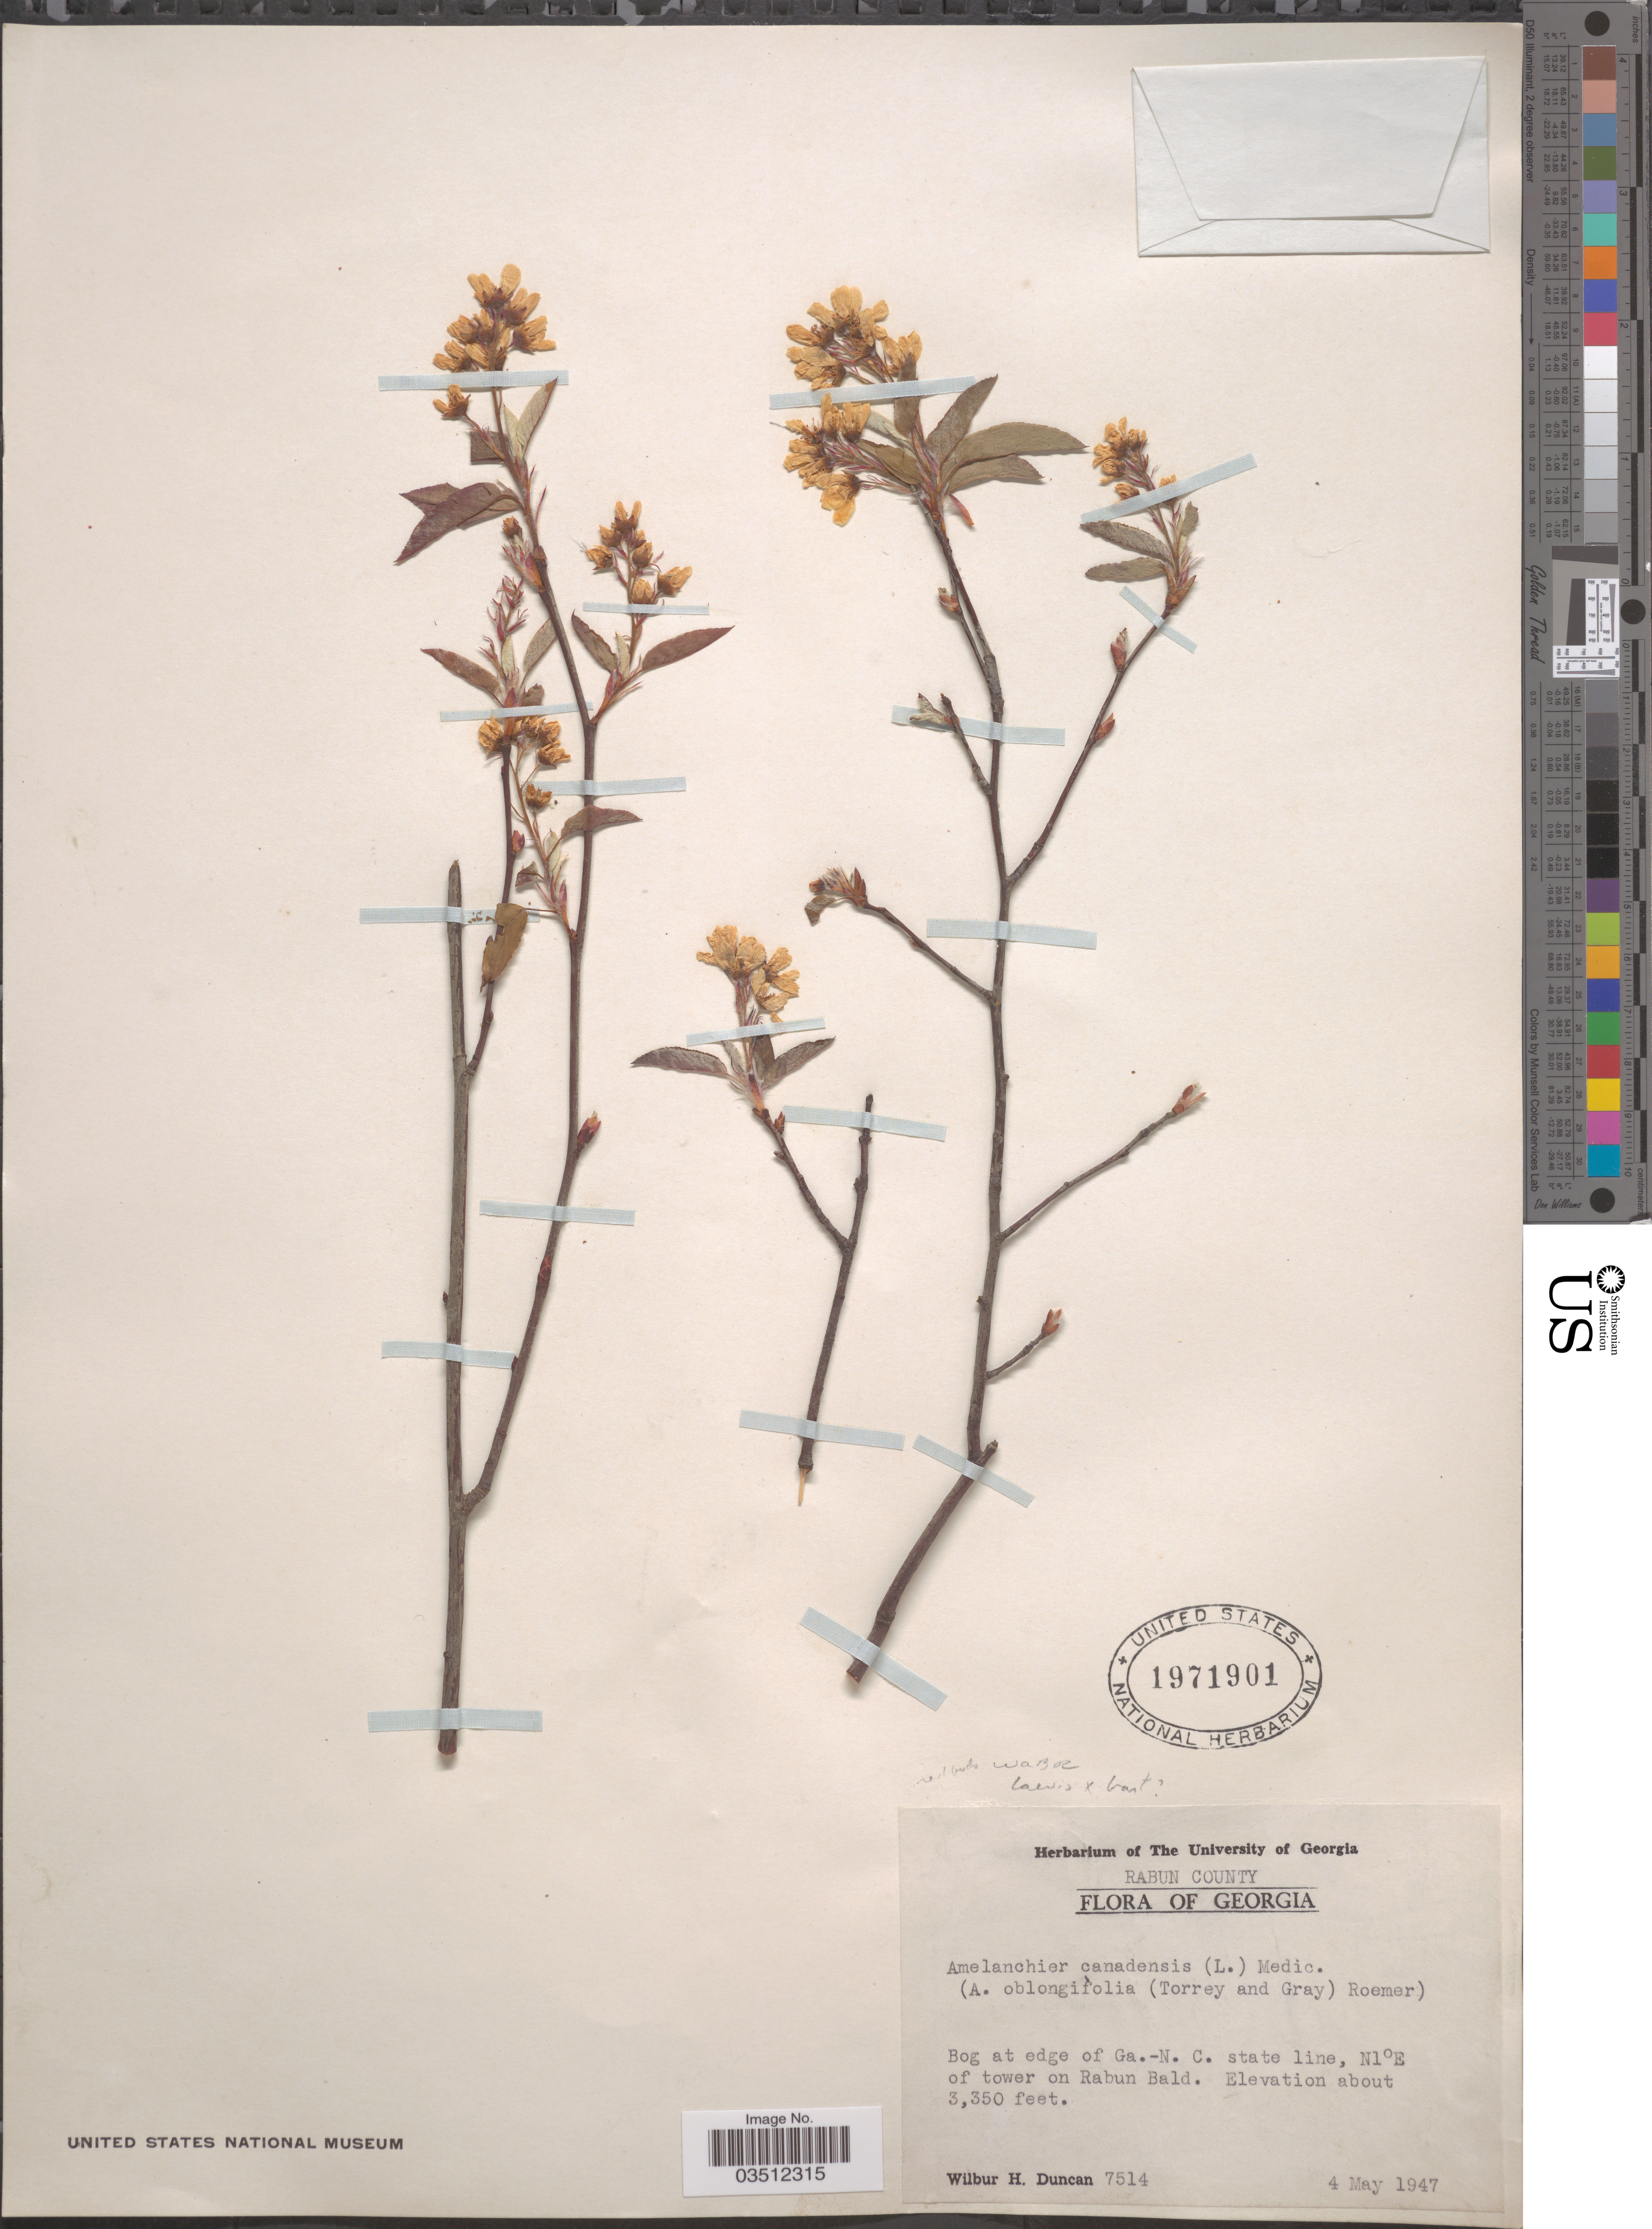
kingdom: Plantae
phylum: Tracheophyta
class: Magnoliopsida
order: Rosales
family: Rosaceae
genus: Amelanchier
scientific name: Amelanchier laevis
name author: Wiegand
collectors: W. H. Duncan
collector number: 7514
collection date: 1947-05-04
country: United States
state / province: Georgia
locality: Rabun County. Bog at edge of Ga. 1 N.C. state line, N1°E of tower on Rabun Bald.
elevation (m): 1021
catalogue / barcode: US 1971901